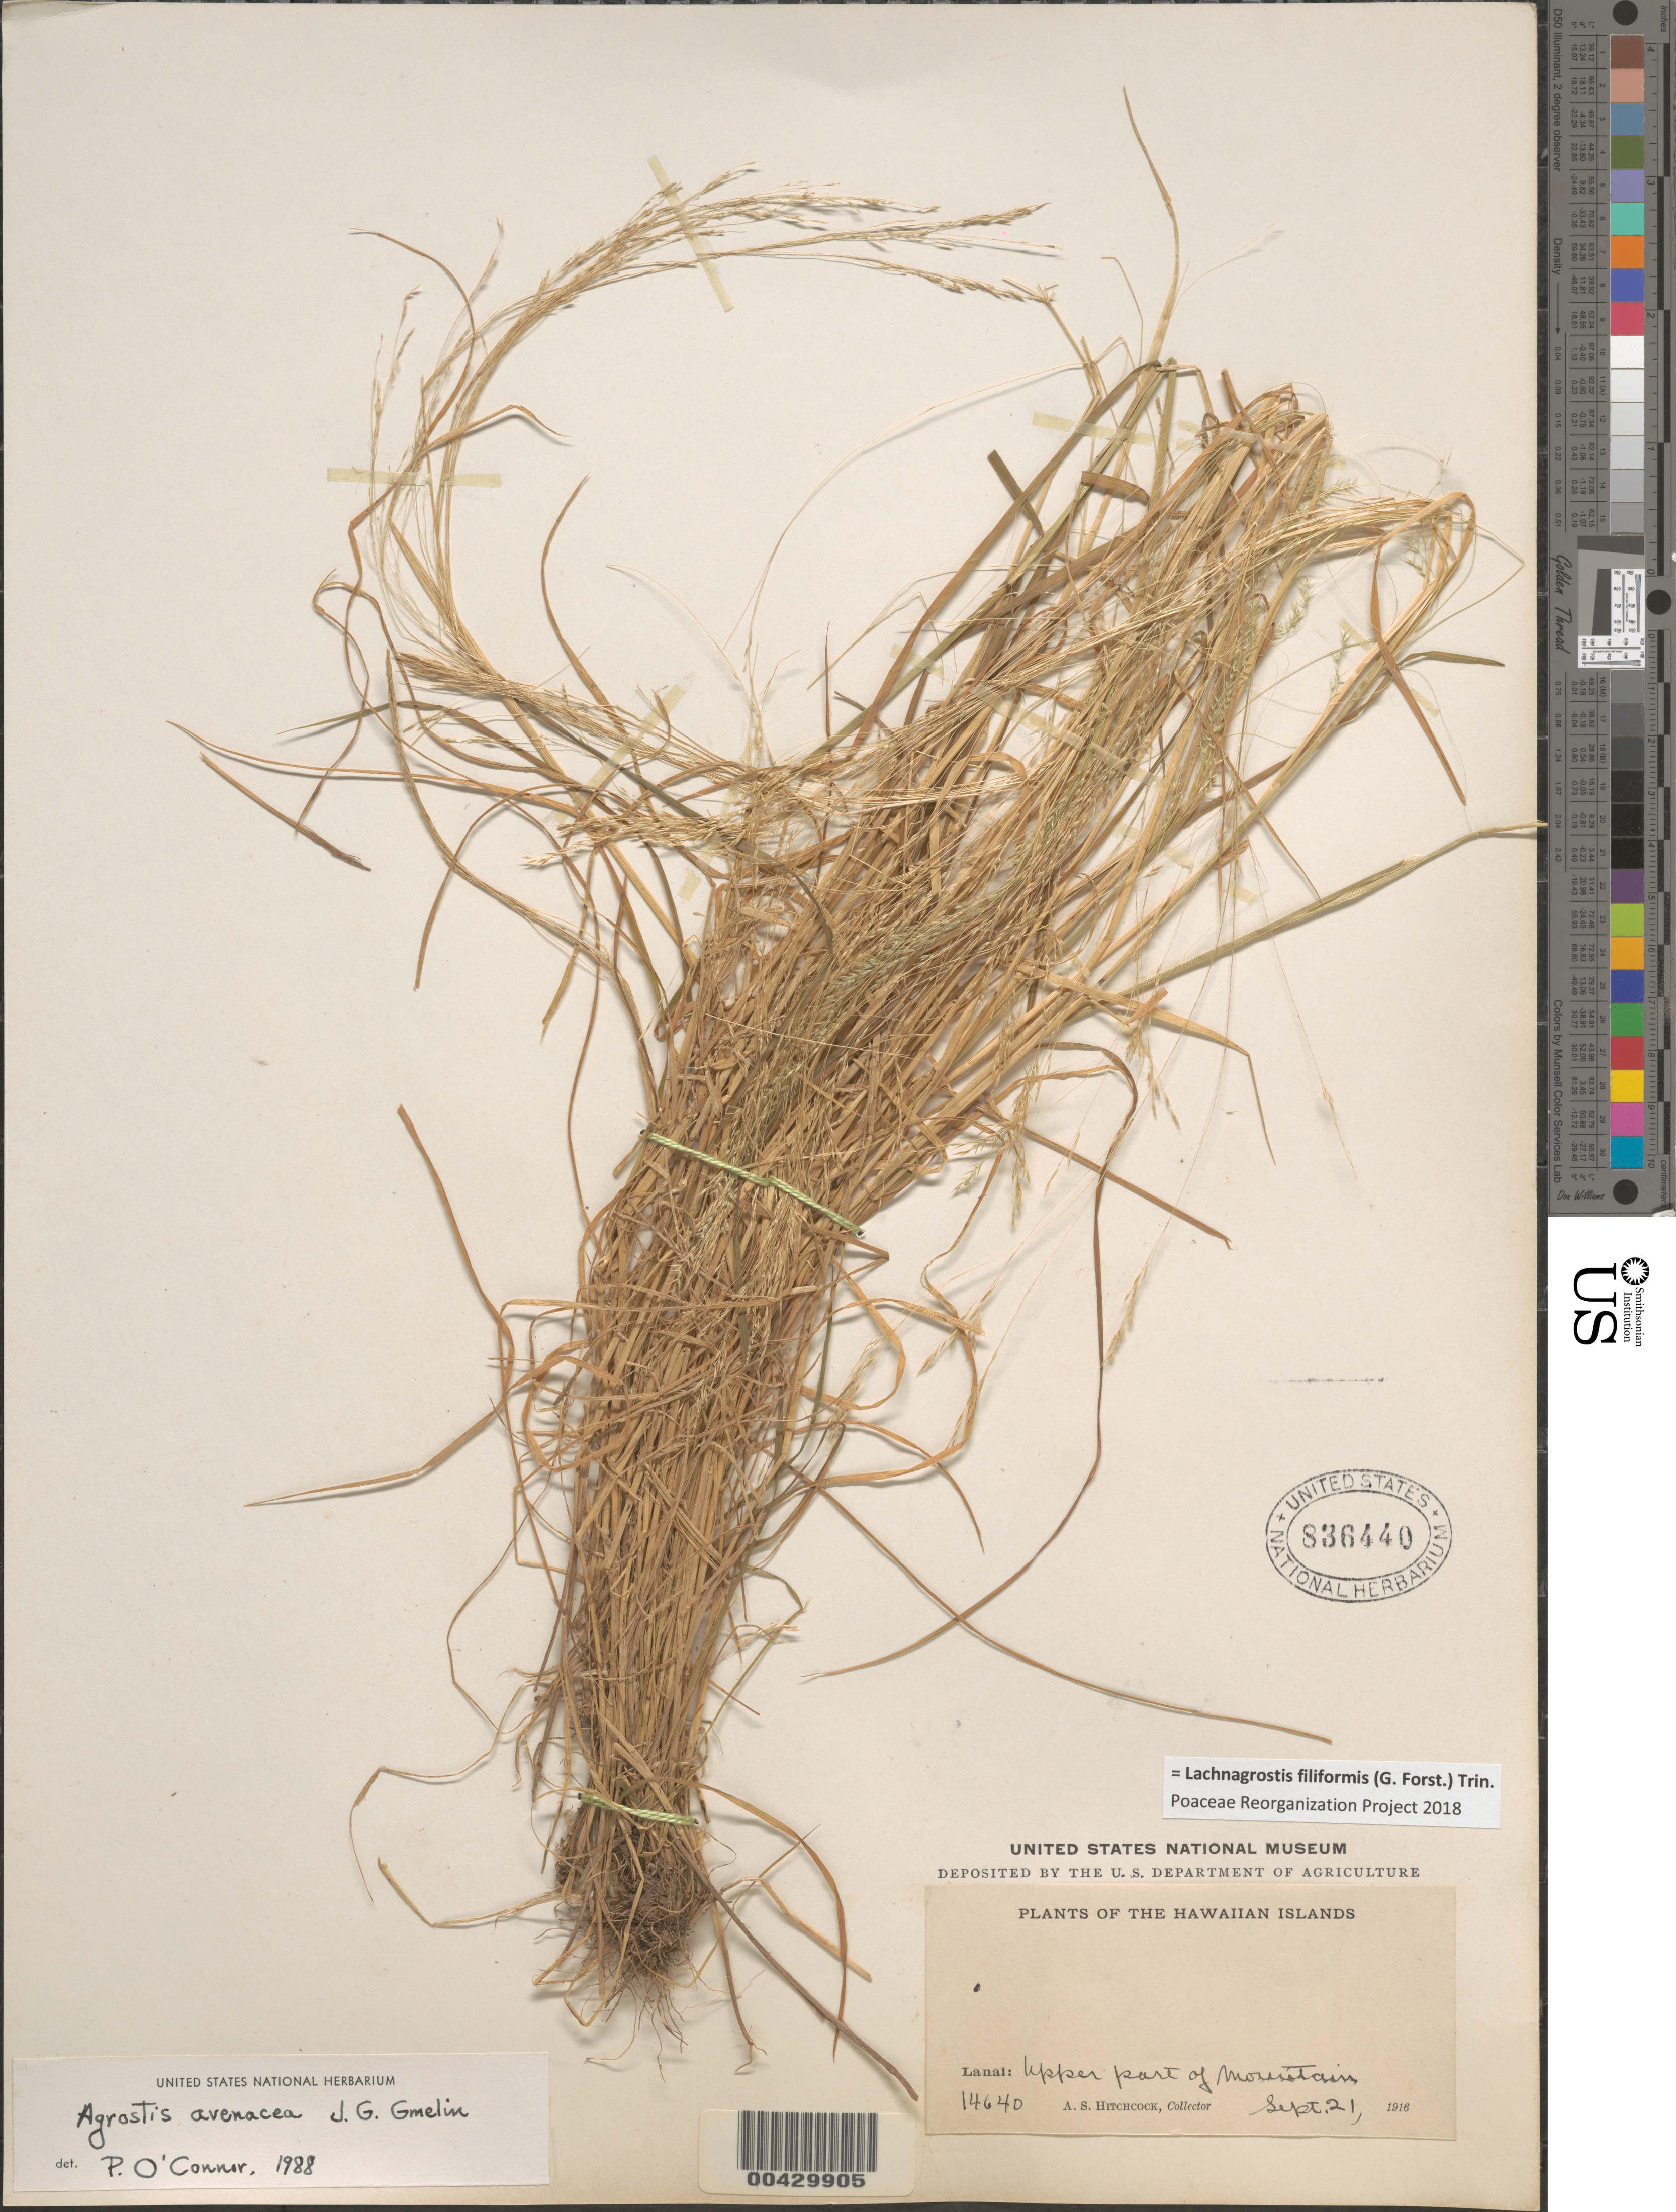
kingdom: Plantae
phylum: Tracheophyta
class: Liliopsida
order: Poales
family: Poaceae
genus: Lachnagrostis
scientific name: Lachnagrostis filiformis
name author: (J.R. Forst.) Trin.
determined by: Poaceae Reorganization Project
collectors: A. S. Hitchcock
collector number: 14640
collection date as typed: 21 Sep 1916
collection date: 1916-09-21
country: United States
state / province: Hawaii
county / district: Maui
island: Lana'i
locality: Upper part of mountains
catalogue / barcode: US 836440